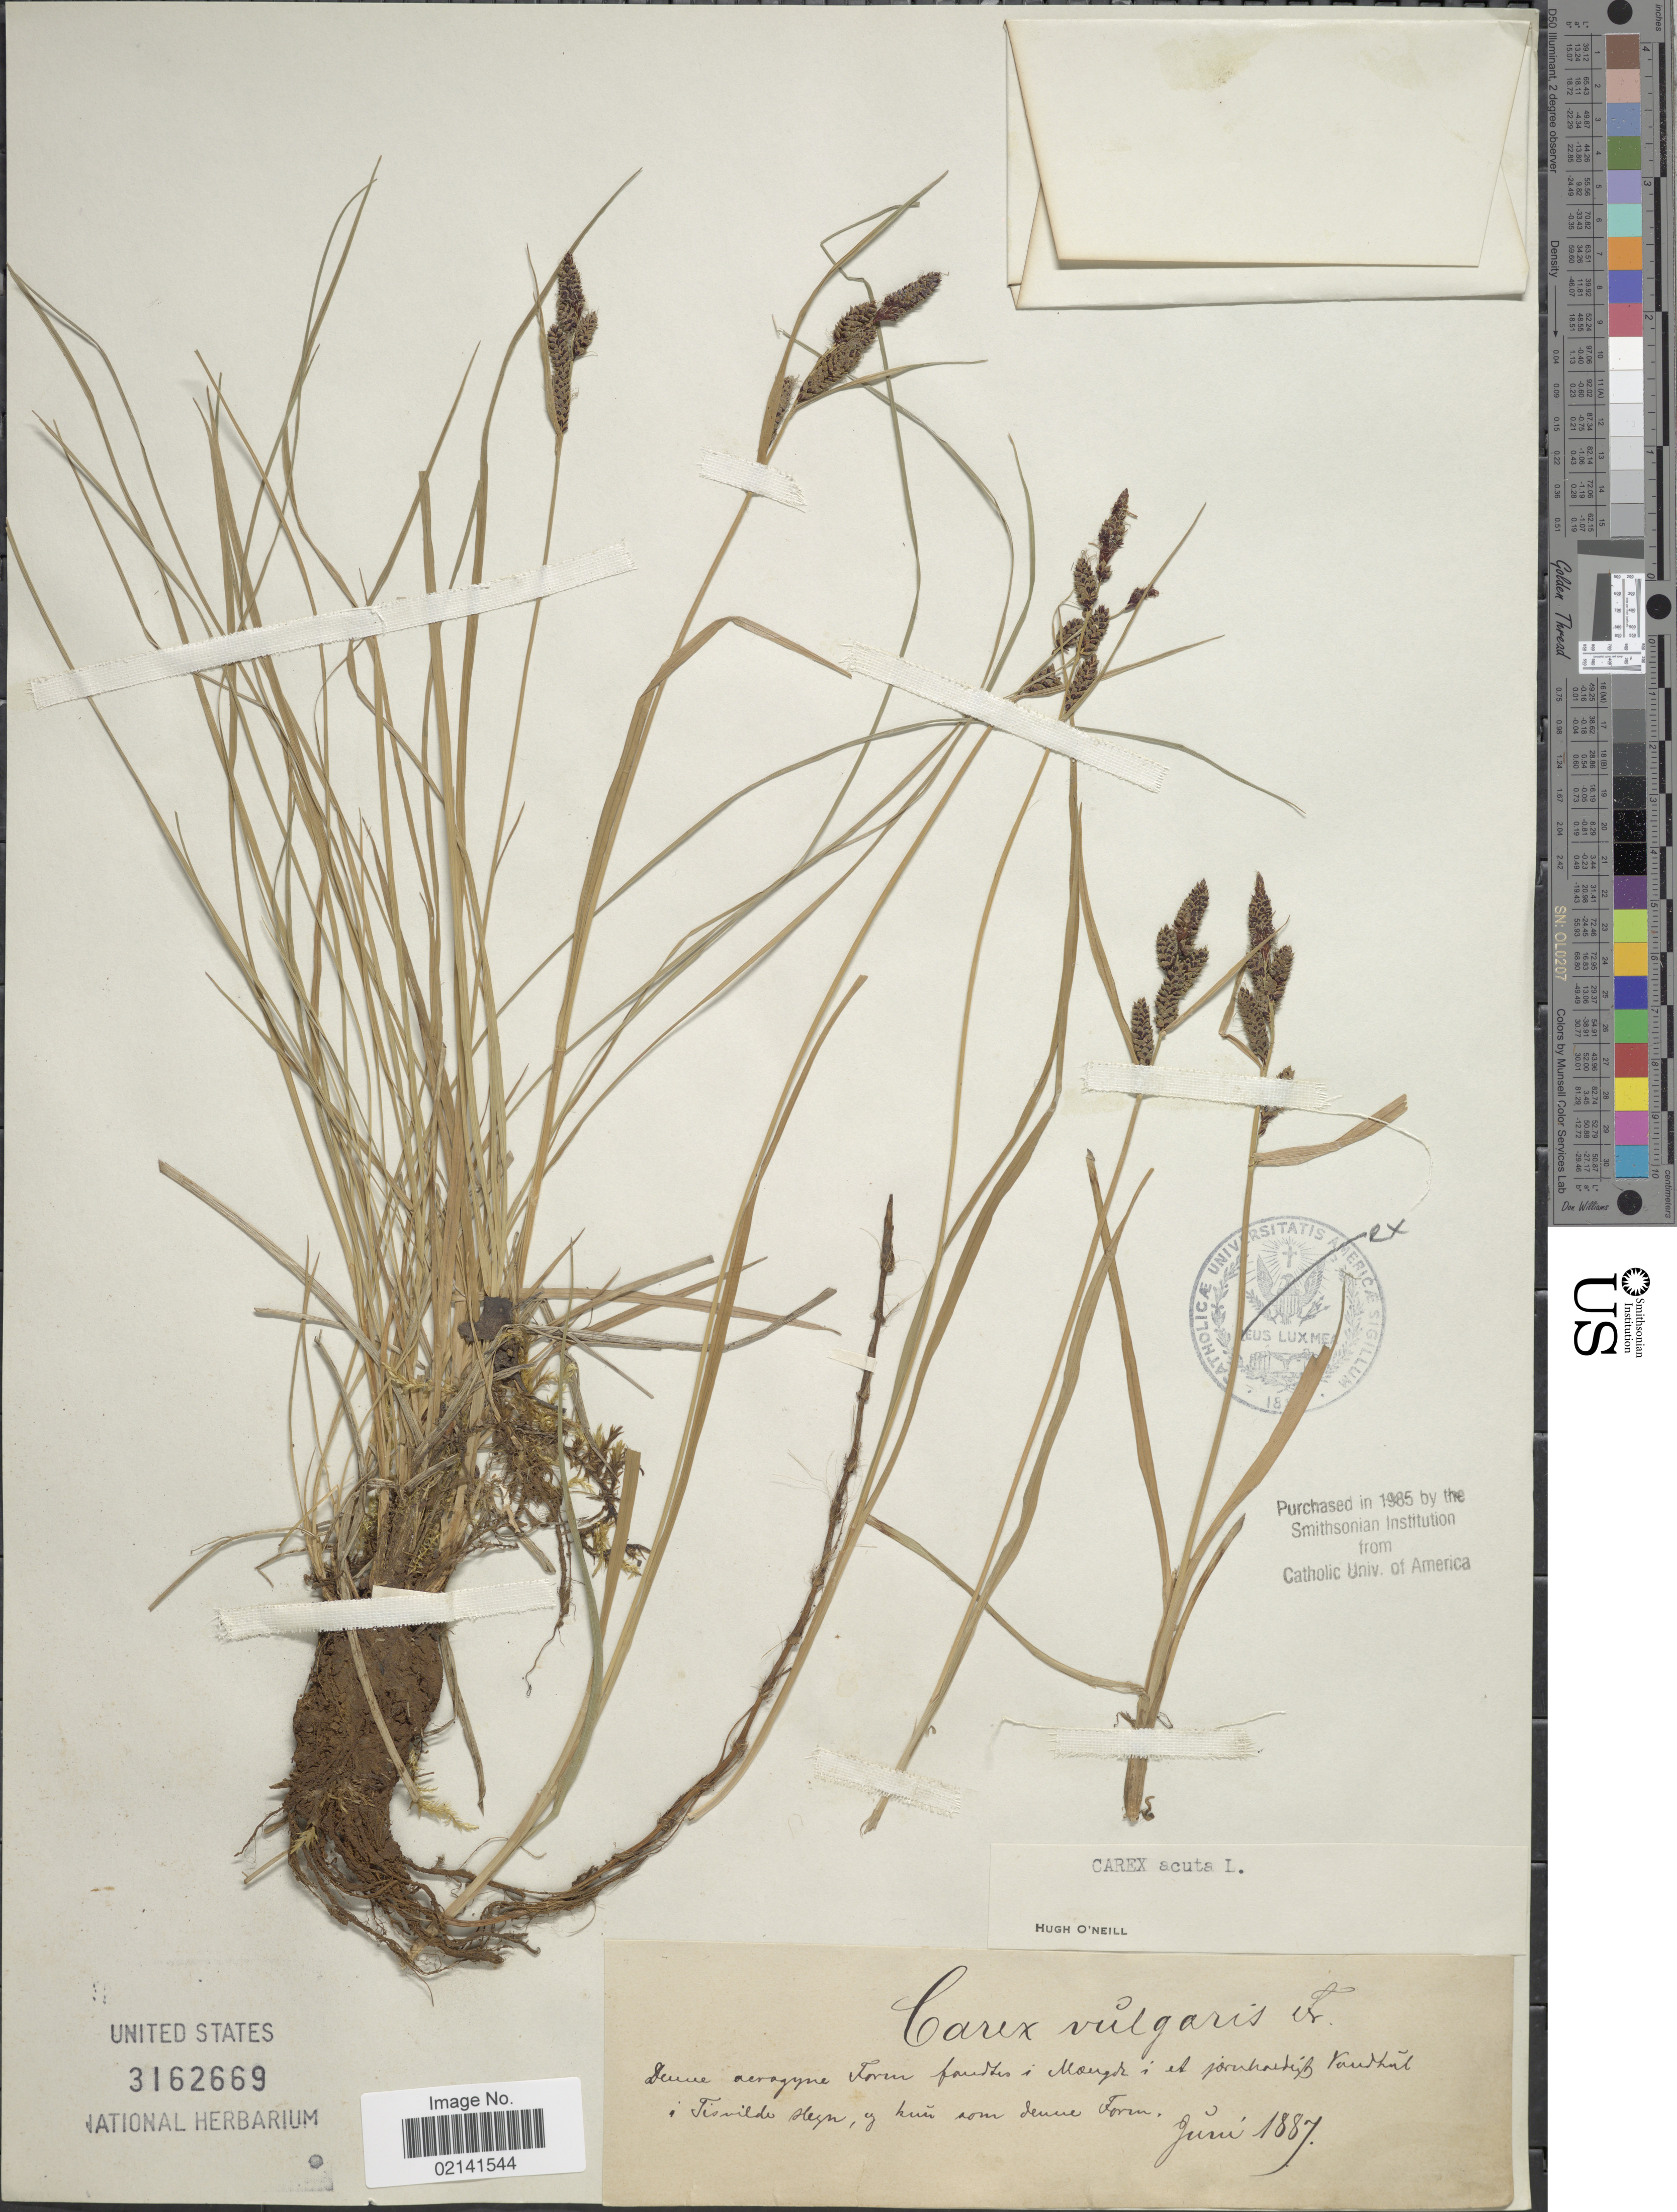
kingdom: Plantae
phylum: Tracheophyta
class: Liliopsida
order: Poales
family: Cyperaceae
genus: Carex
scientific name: Carex acuta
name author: L.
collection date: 1887-06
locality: Denne Aergyne Toren faud[illegible text] i Mang[illegible text] i et jorn[illegible text] Vaudthal. [illegible text] Tiswilde Heyn, y h[illegible text] denn Fo[illegible text].[interpreted]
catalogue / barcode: US 3162669